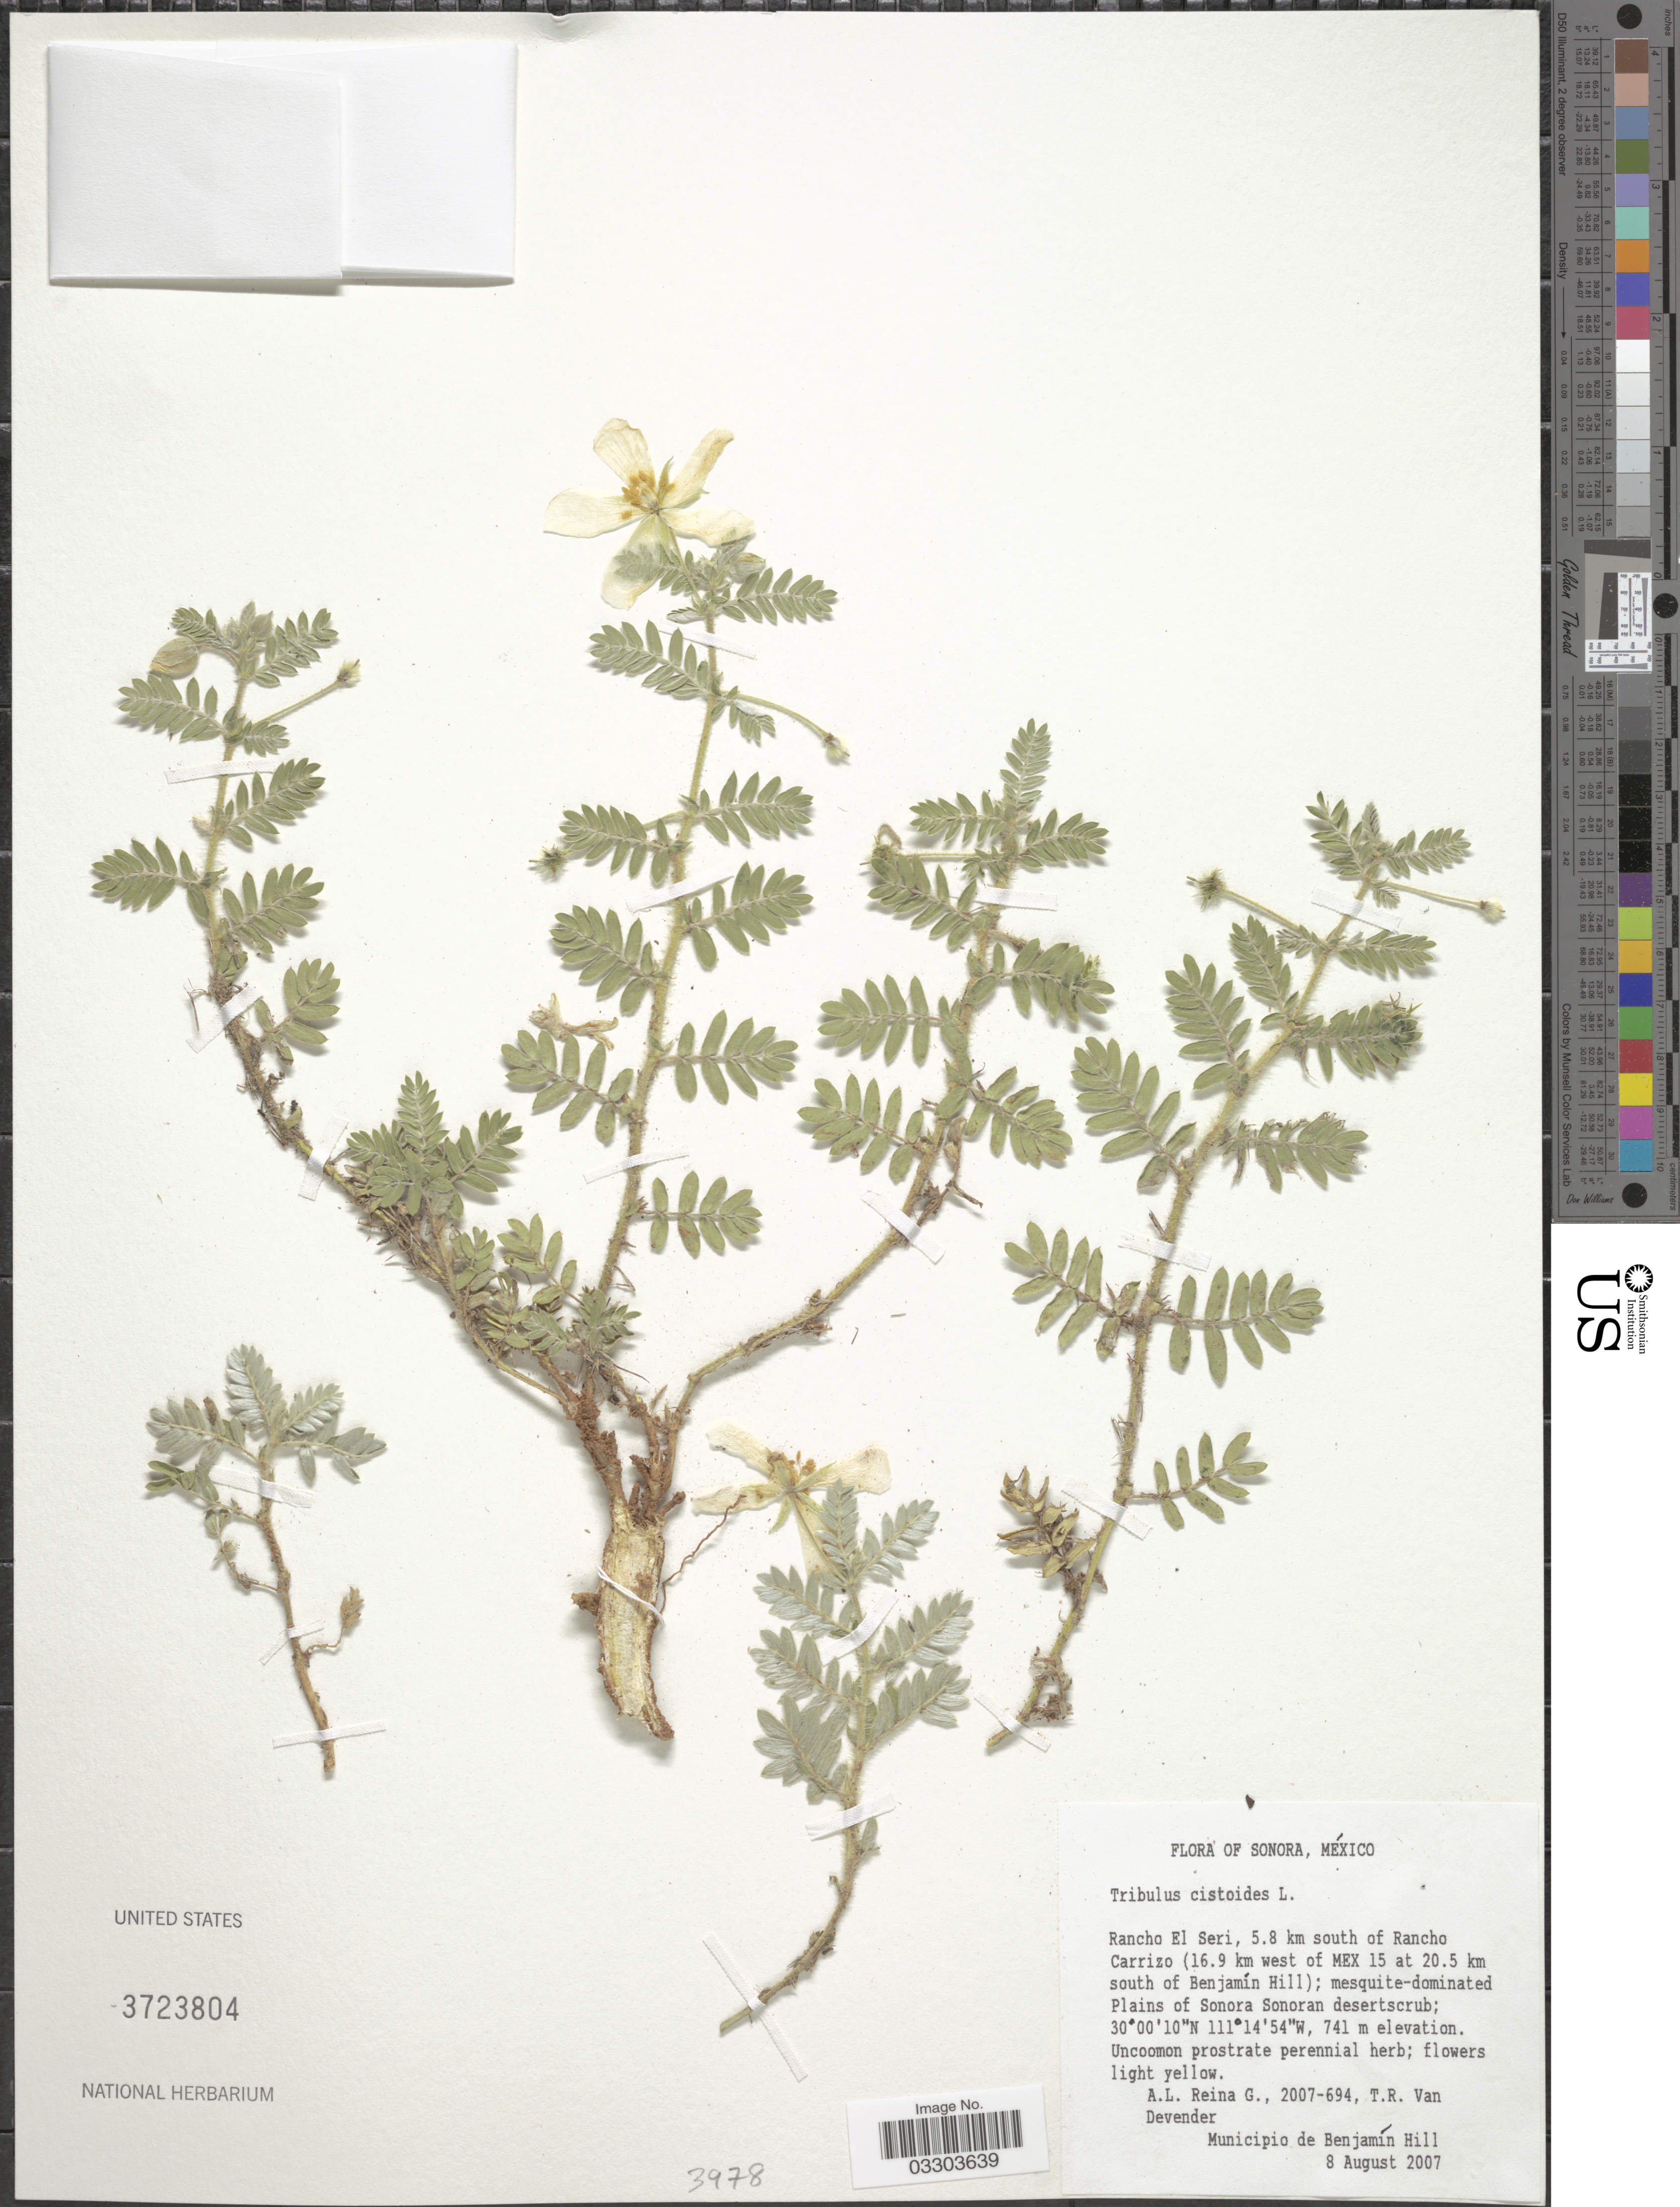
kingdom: Plantae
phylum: Tracheophyta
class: Magnoliopsida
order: Zygophyllales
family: Zygophyllaceae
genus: Tribulus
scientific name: Tribulus cistoides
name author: L.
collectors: A. L. Reina G. & T. R. Van Devender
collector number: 2007-694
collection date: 2007-08-08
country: Mexico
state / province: Sonora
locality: Rancho El Seri, 5.8 km south of Rancho Carrizo (16.9 km west of Mex 15 at 20.5 km south of Benjamín Hill). Plains of Sonora. Municipio de Benjamín Hill.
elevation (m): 741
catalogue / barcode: US 3723804